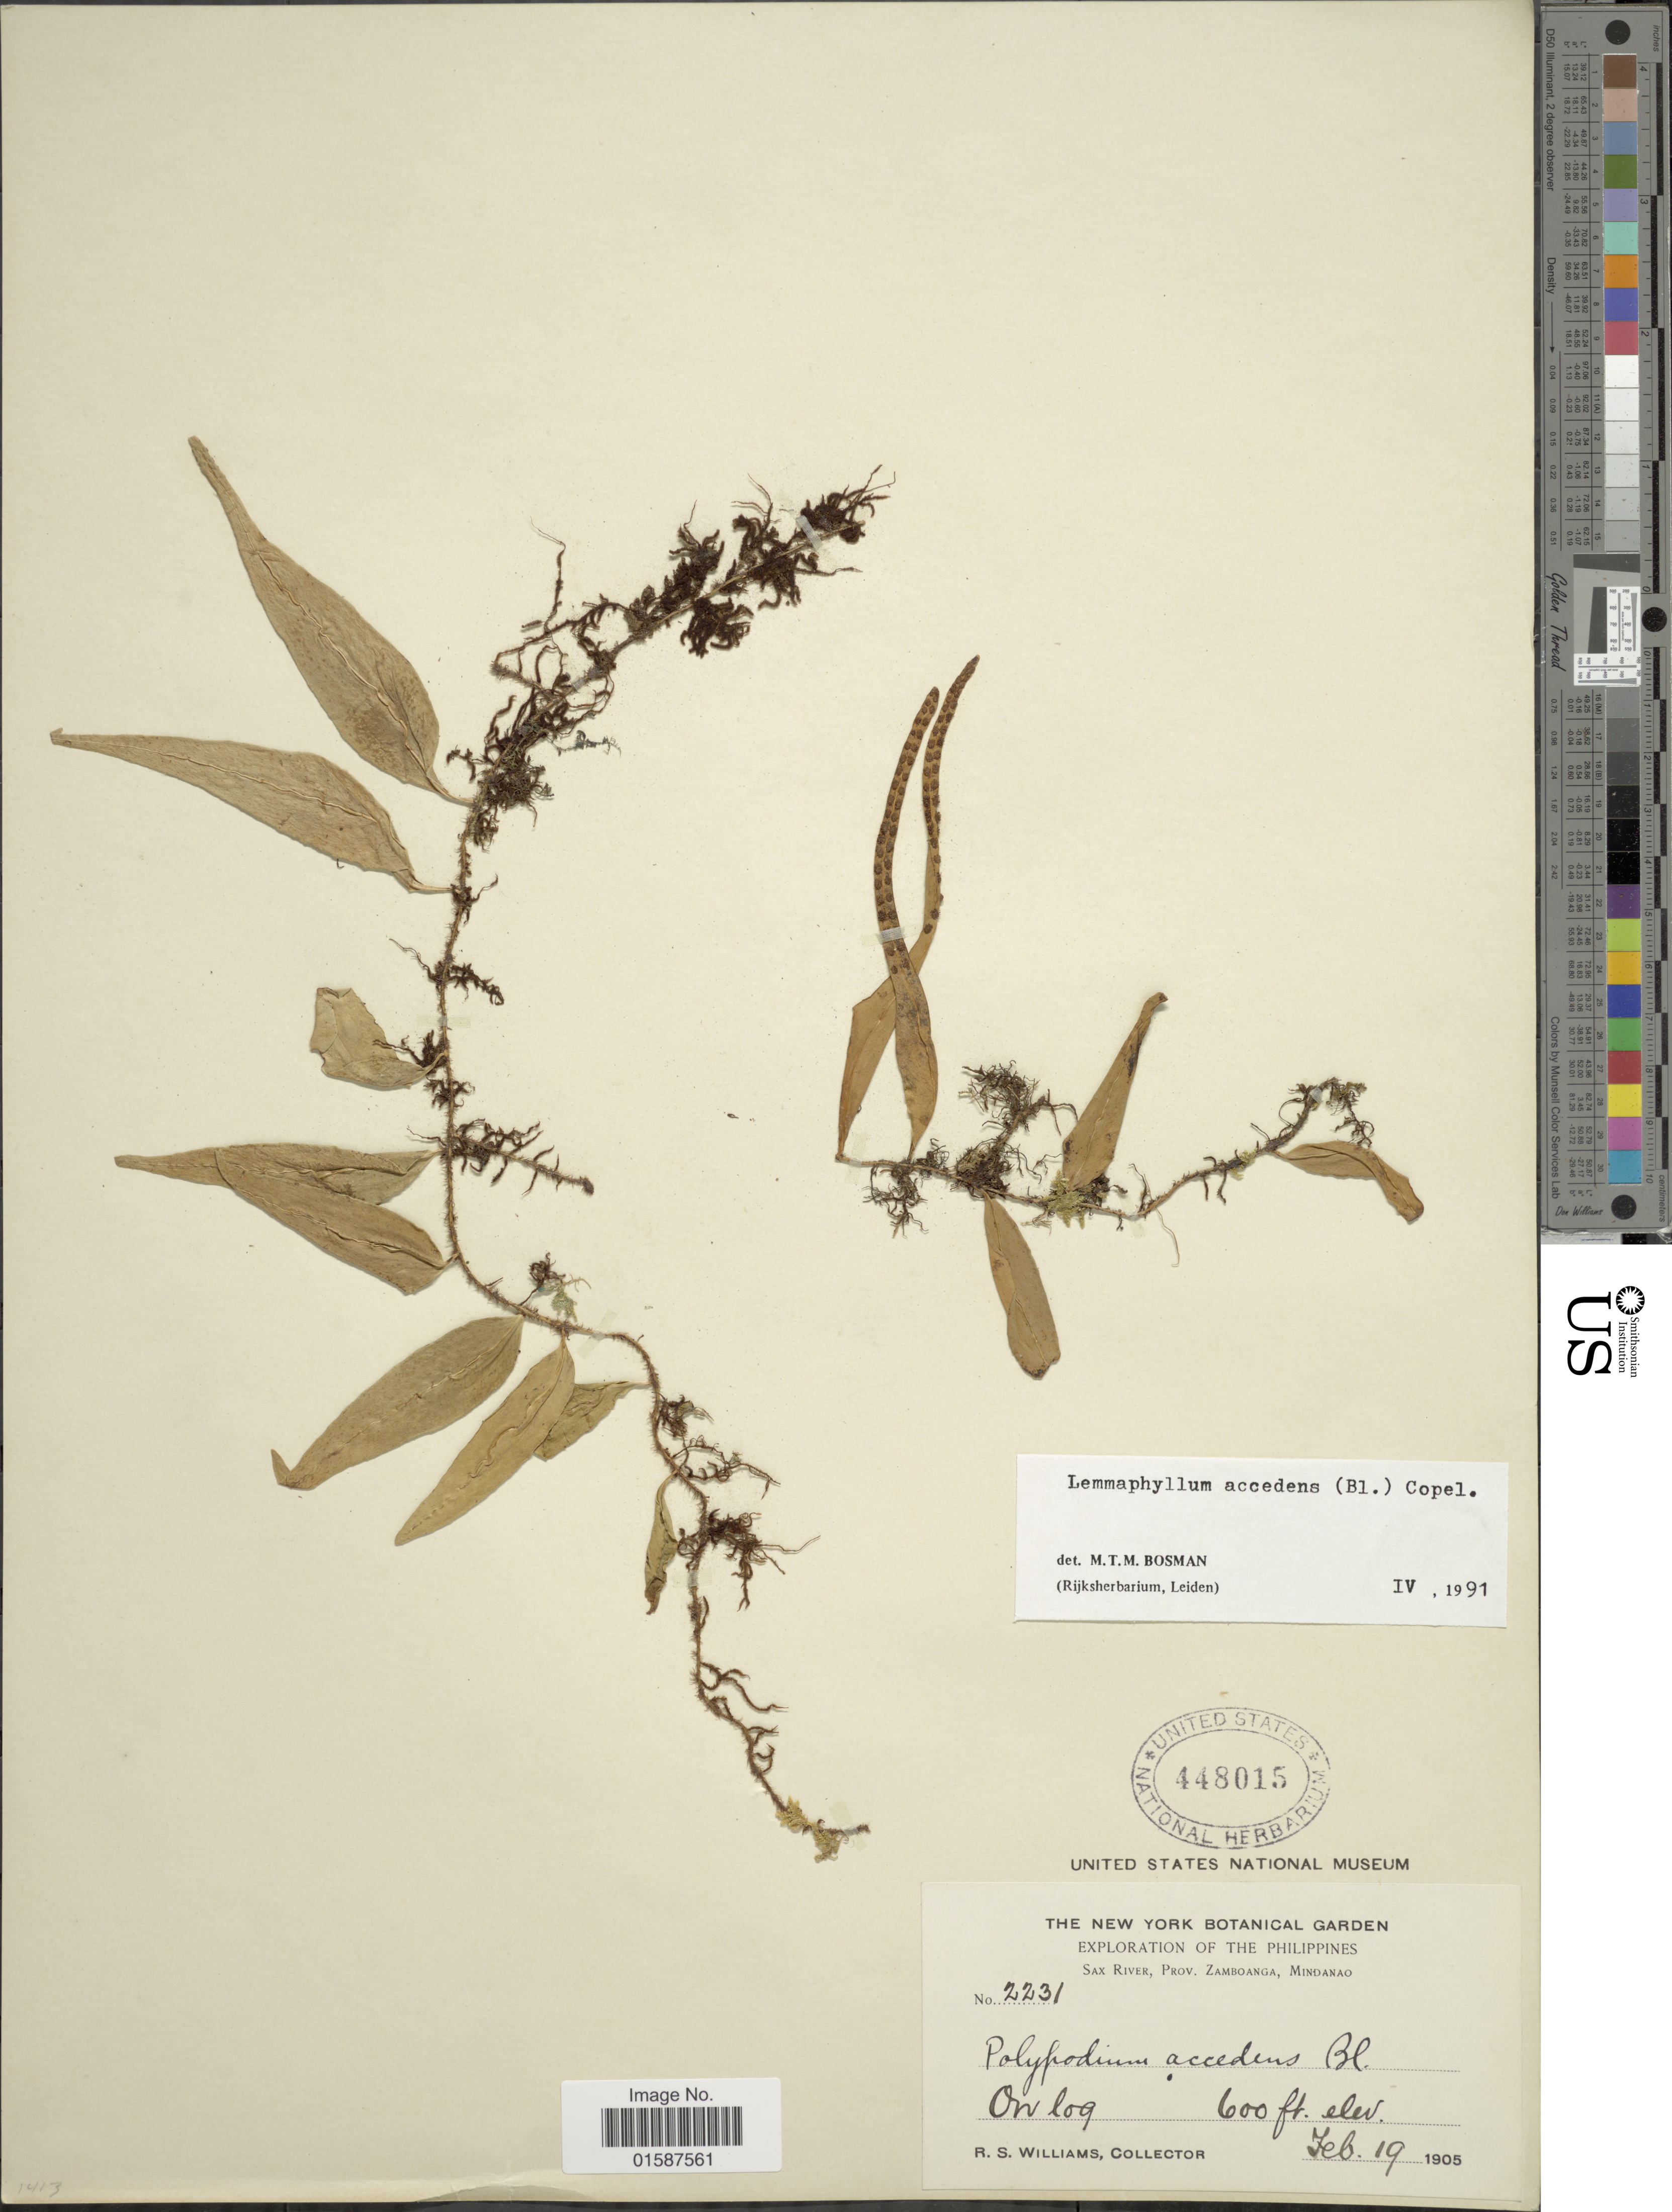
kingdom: Plantae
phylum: Tracheophyta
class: Polypodiopsida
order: Polypodiales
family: Polypodiaceae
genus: Lemmaphyllum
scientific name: Lemmaphyllum accedens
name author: (Blume) Donk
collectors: R. S. Williams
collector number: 2231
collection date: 1905-02-19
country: Philippines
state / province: Zamboanga Peninsula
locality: Sax River, Prov. Zamboanga, Mindanao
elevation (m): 183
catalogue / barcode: US 448015